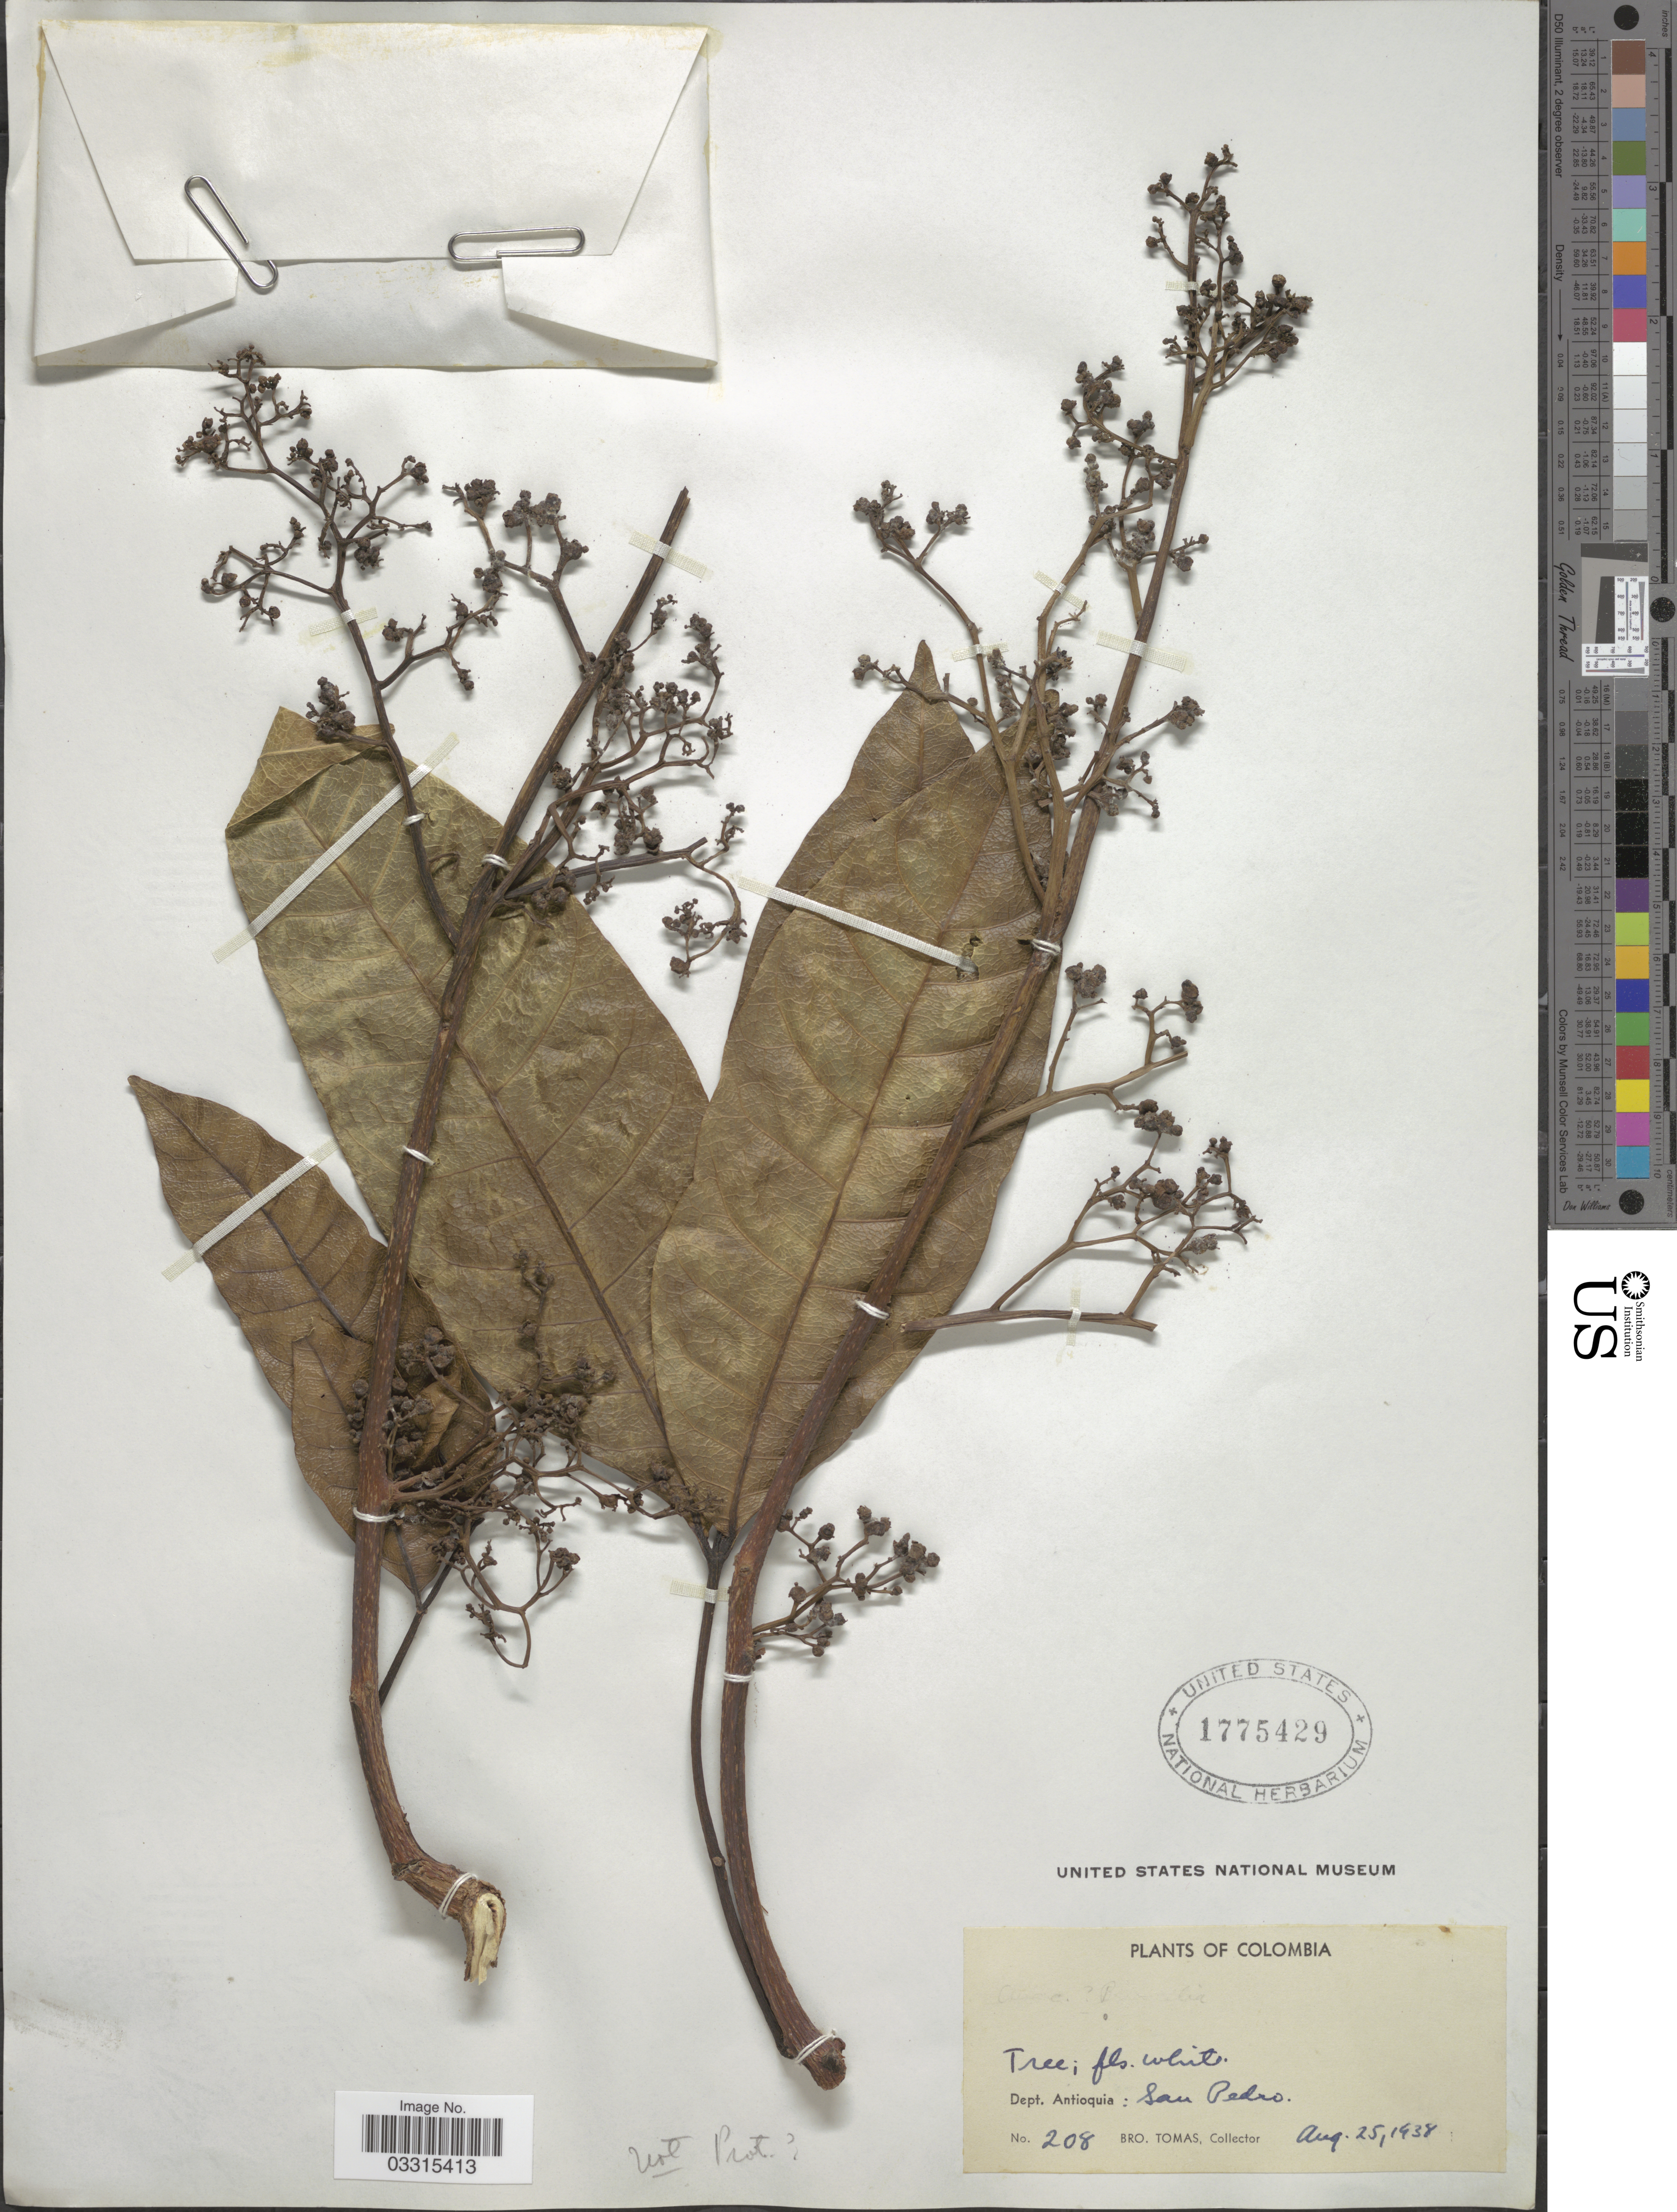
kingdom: Plantae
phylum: Tracheophyta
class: Magnoliopsida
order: Sapindales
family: Burseraceae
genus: Protium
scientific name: Protium sp.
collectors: B. Tomas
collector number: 208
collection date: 1938-08-25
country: Colombia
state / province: Antioquia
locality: Dept. Antioquia: San Pedro.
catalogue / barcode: US 1775429